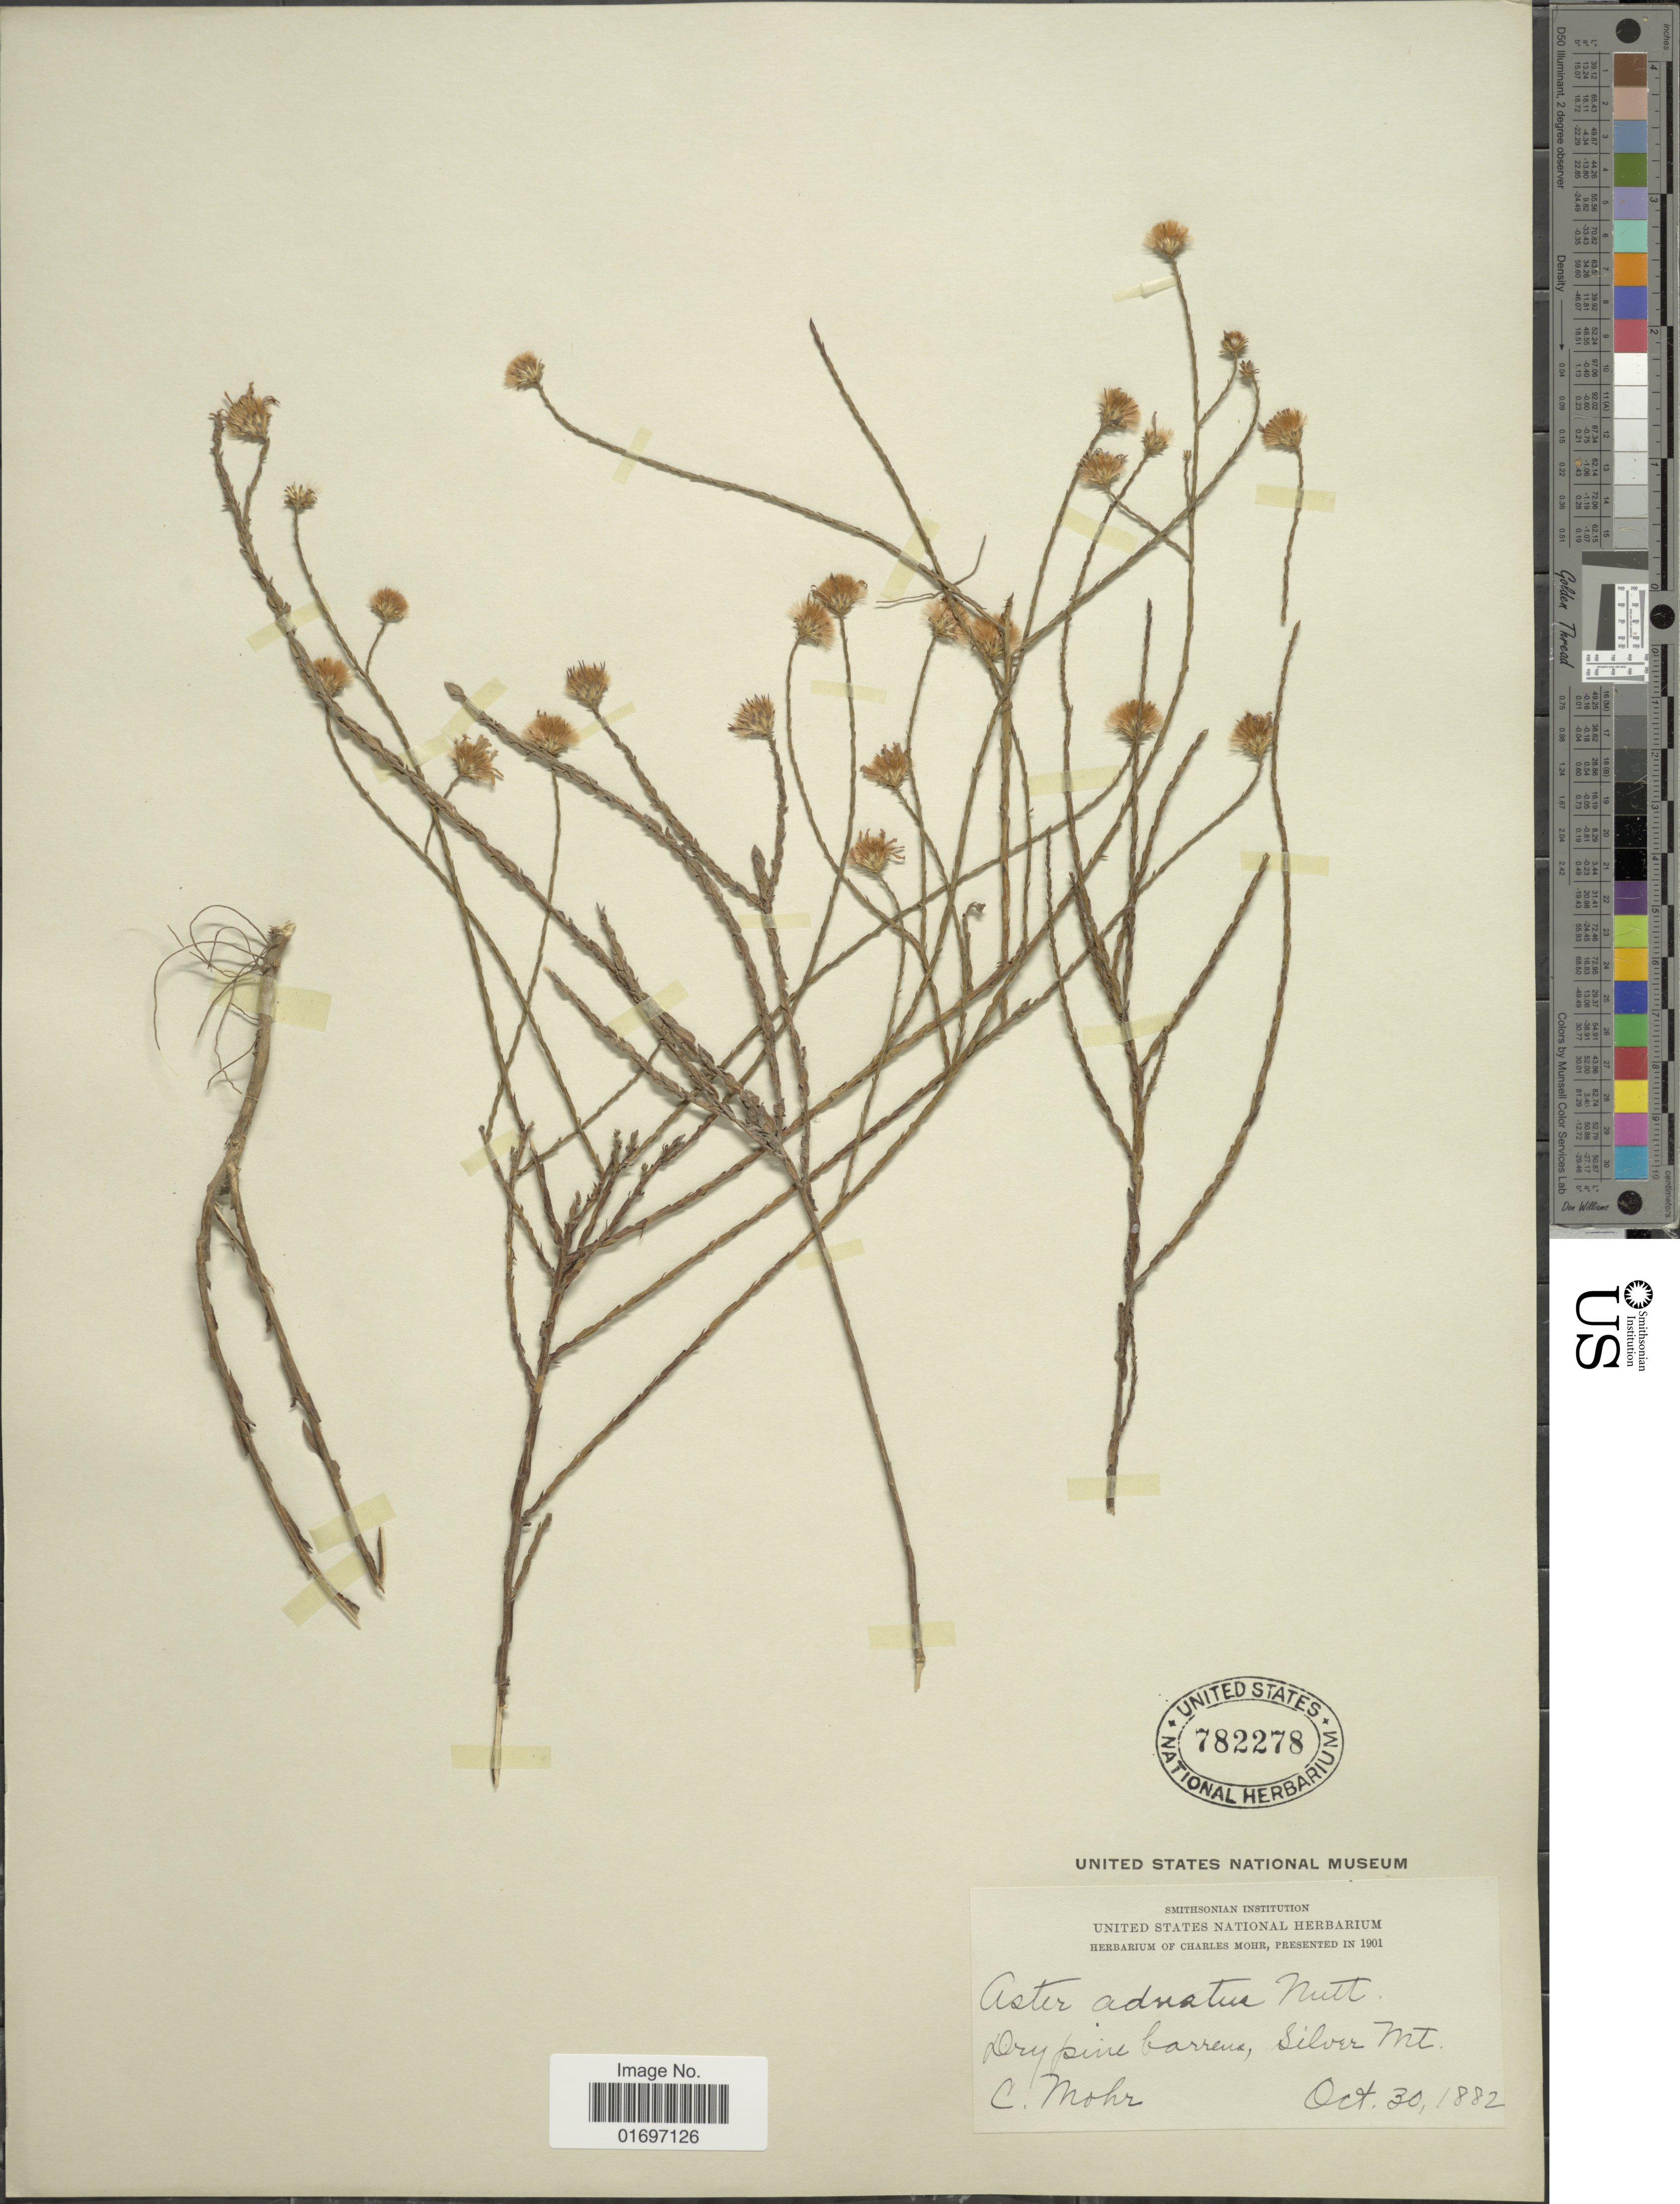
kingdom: Plantae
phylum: Tracheophyta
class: Magnoliopsida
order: Asterales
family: Asteraceae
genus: Symphyotrichum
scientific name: Symphyotrichum adnatum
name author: (Nutt.) G.L. Nesom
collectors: C. T. Mohr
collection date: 1882-10-30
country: United States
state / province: Alabama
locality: Dry pine barrens, Silver Mt.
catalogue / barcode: US 782278